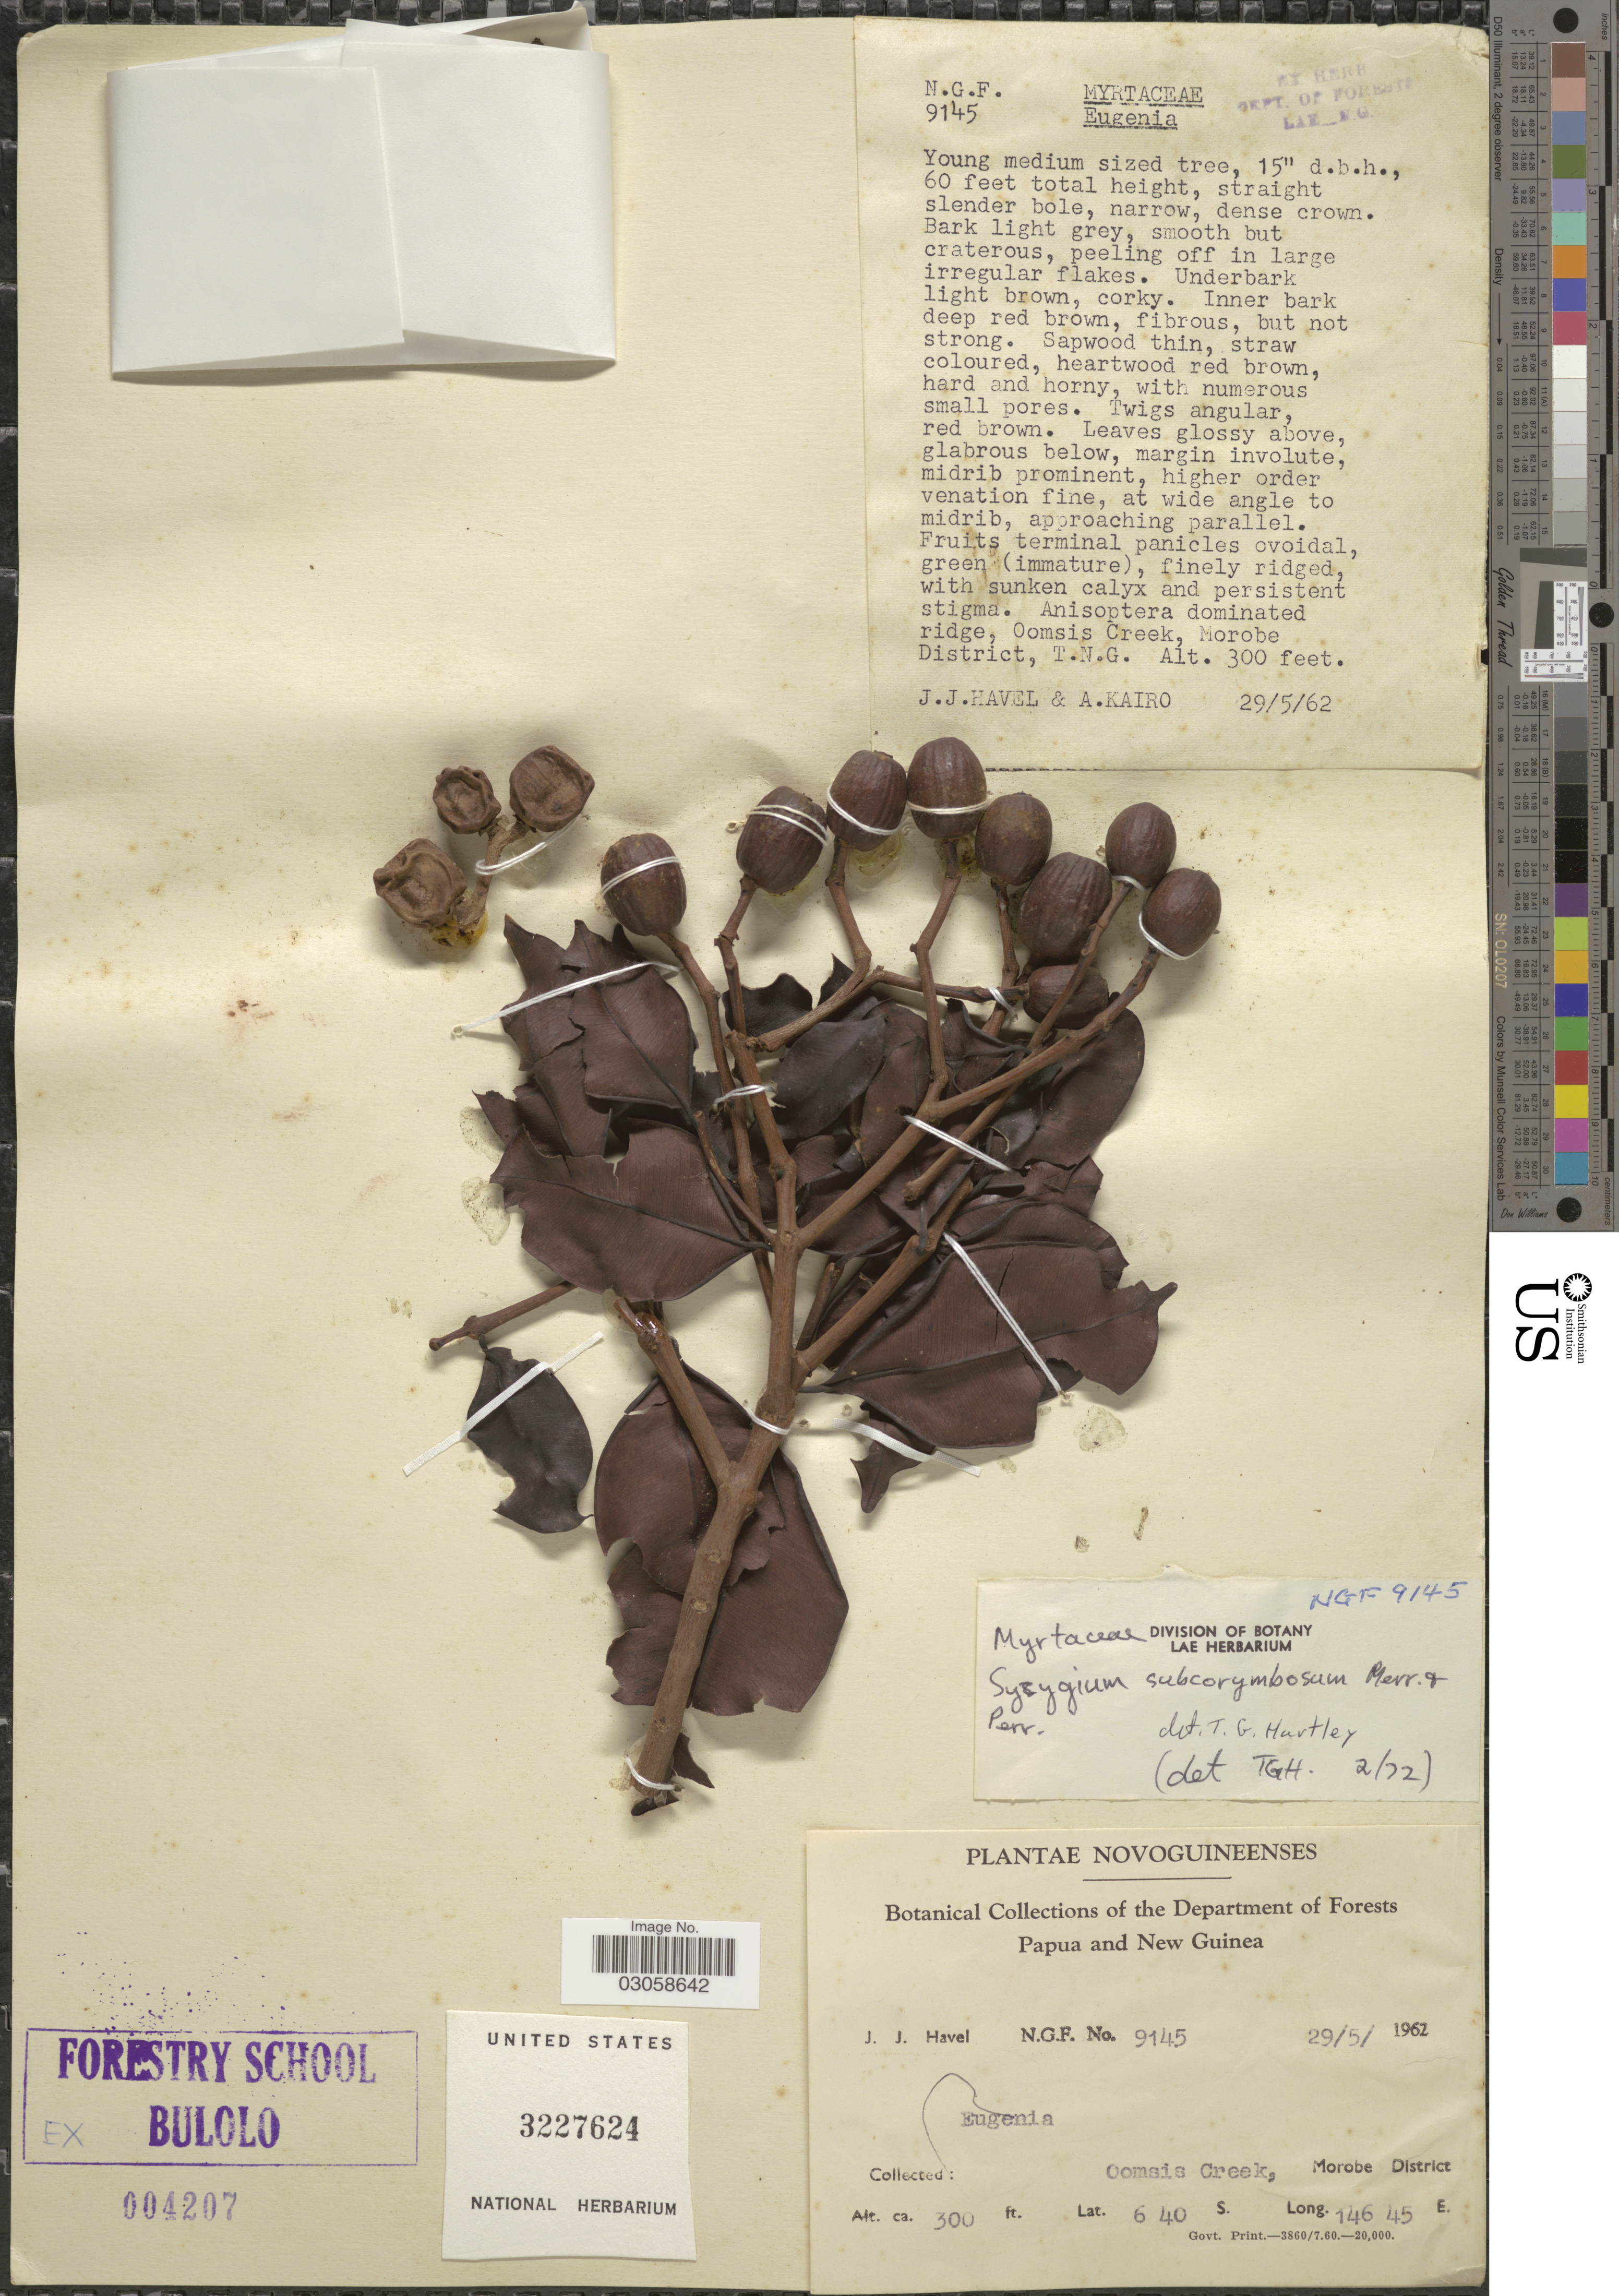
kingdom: Plantae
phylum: Tracheophyta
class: Magnoliopsida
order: Myrtales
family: Myrtaceae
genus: Syzygium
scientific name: Syzygium subcorymbosum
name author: Merr. & L.M. Perry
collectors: J. Havel & A. Kairo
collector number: N.G.F. 9145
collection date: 1962-05-29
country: Papua New Guinea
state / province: Morobe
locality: NOVOGUINEENSES. Papua and New Guinea. Oomsis Creek, Morobe District, T.N.G.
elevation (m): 91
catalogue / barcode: US 3227624